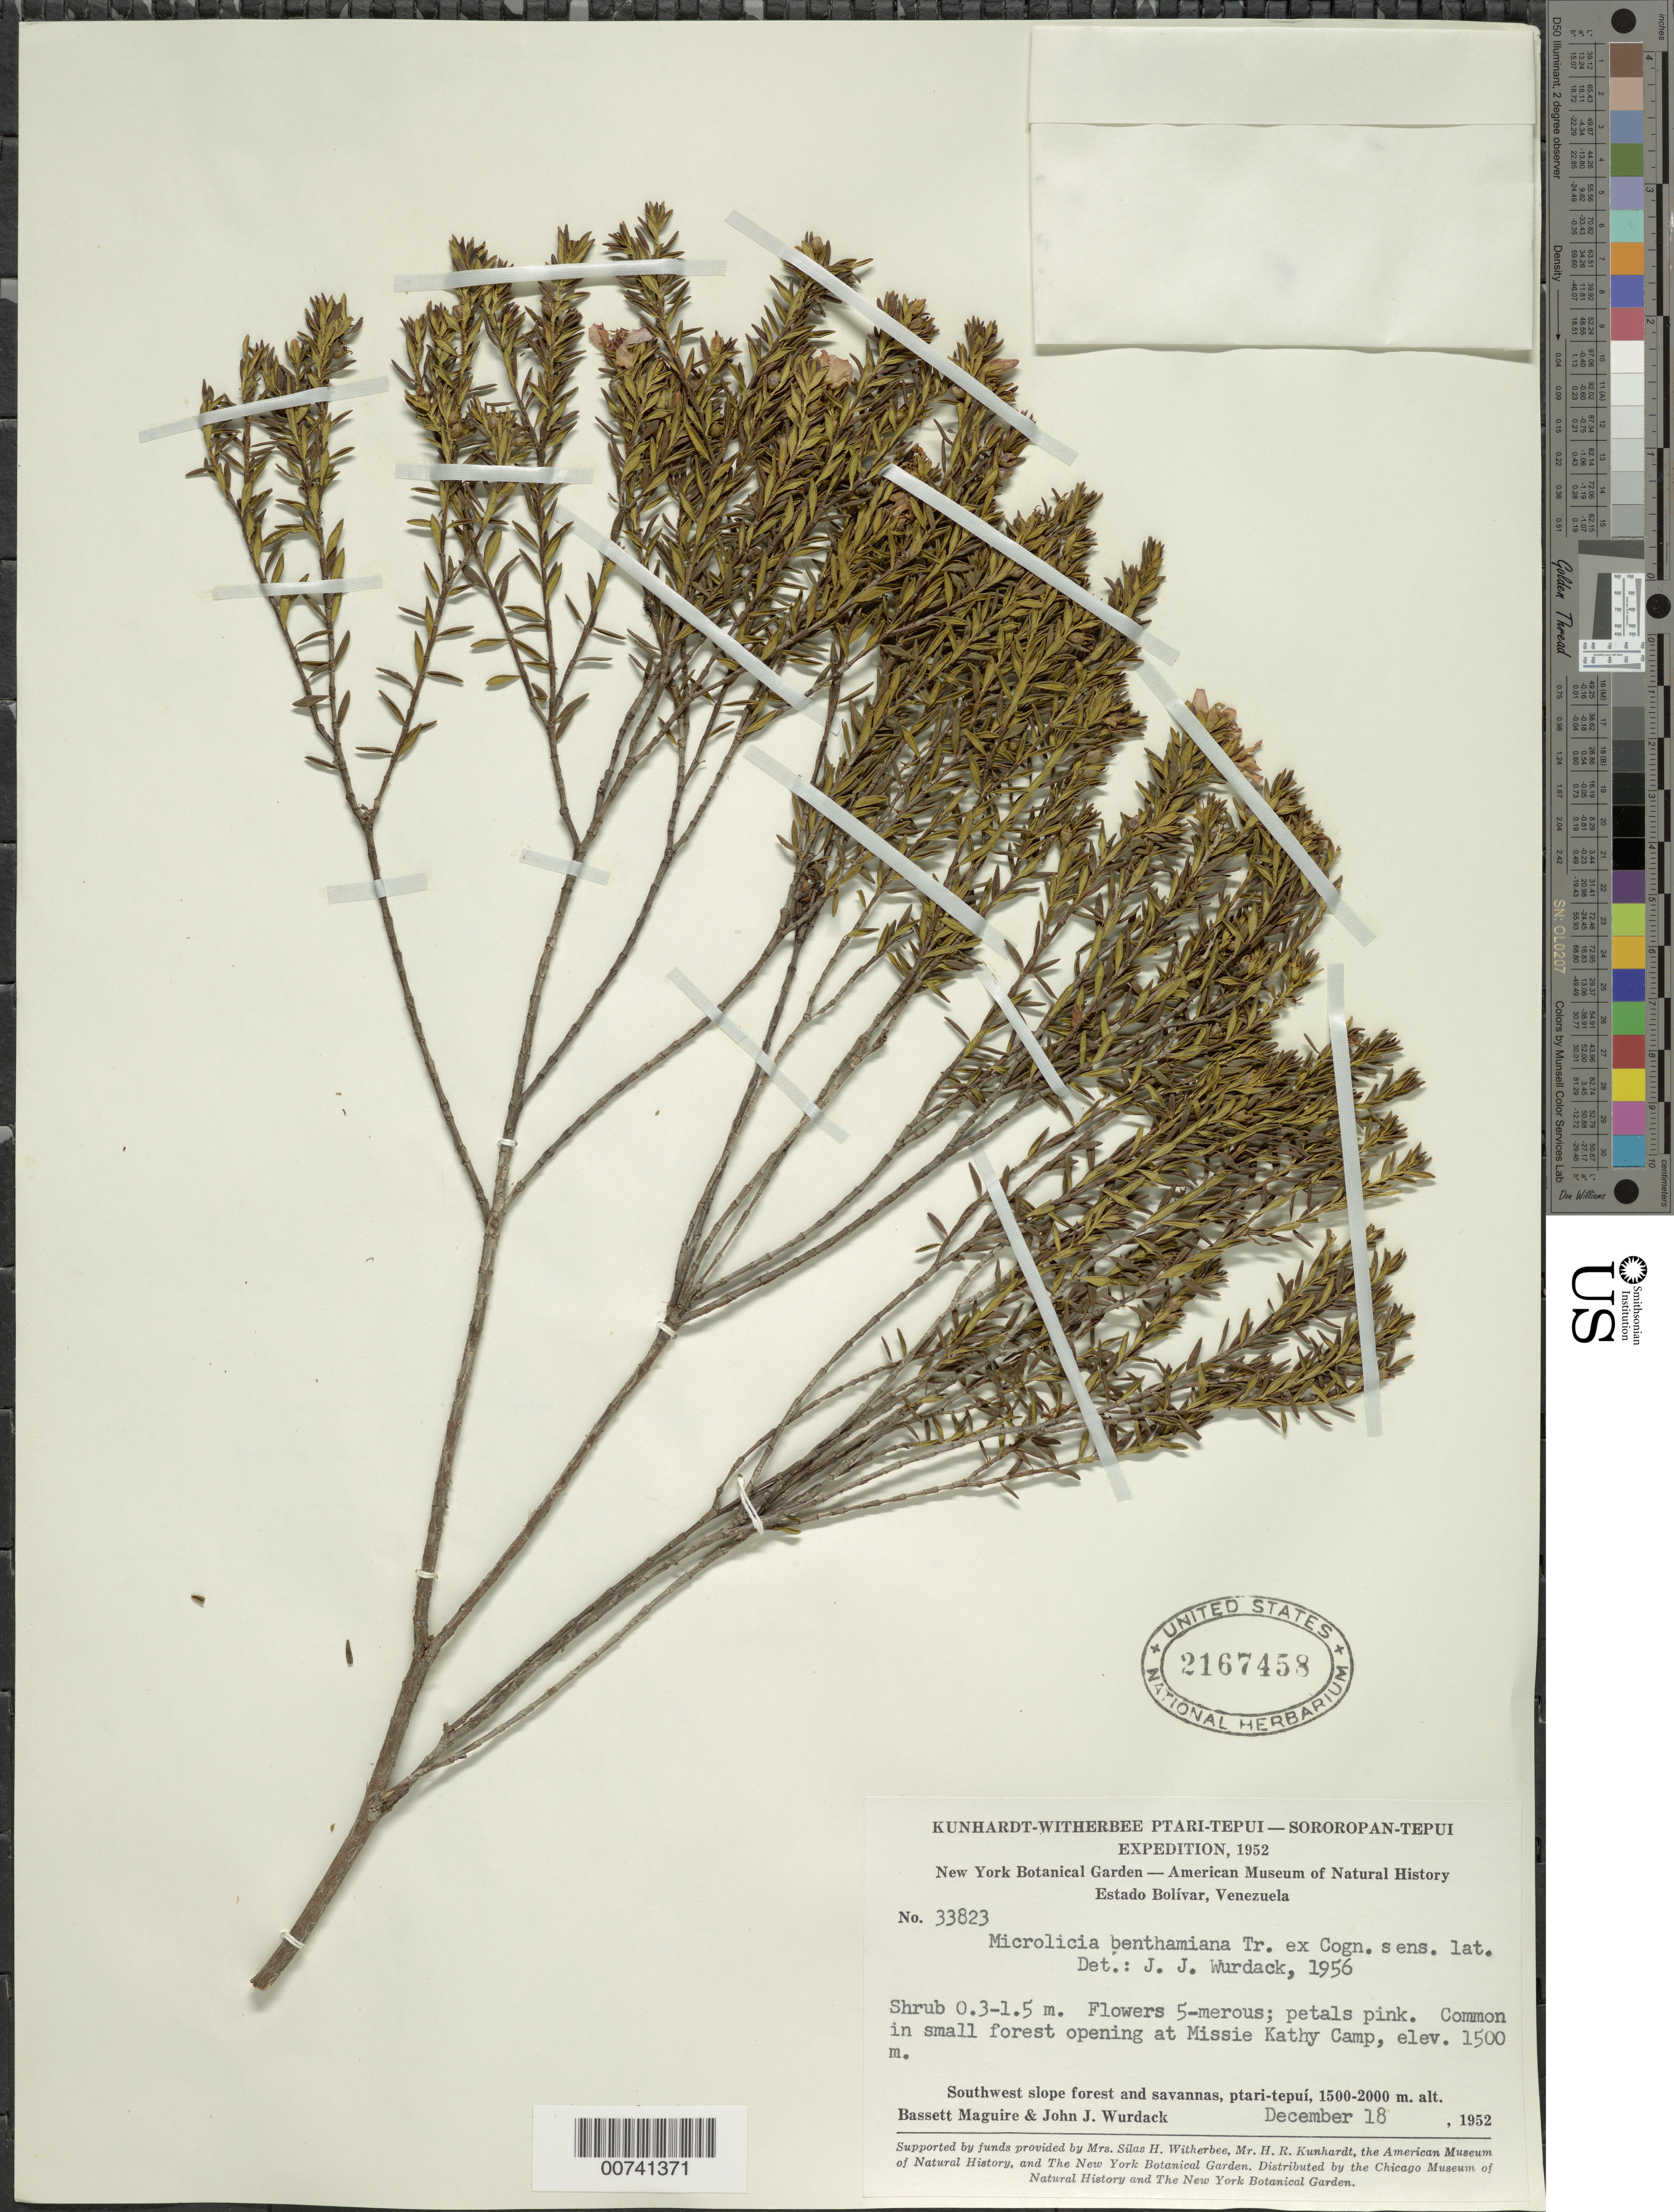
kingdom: Plantae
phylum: Tracheophyta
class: Magnoliopsida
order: Myrtales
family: Melastomataceae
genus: Microlicia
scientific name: Microlicia benthamiana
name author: Triana ex Cogn.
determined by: Wurdack, John J., (US), US (UNITED STATES)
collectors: B. Maguire & J. J. Wurdack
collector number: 33823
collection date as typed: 18-Dec-52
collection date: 1952-12-18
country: Venezuela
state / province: Bolívar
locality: Ptari-tepuí, southwest slopes; Missie Kathy Camp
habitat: Small forest opening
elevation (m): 1500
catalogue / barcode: US 2167458